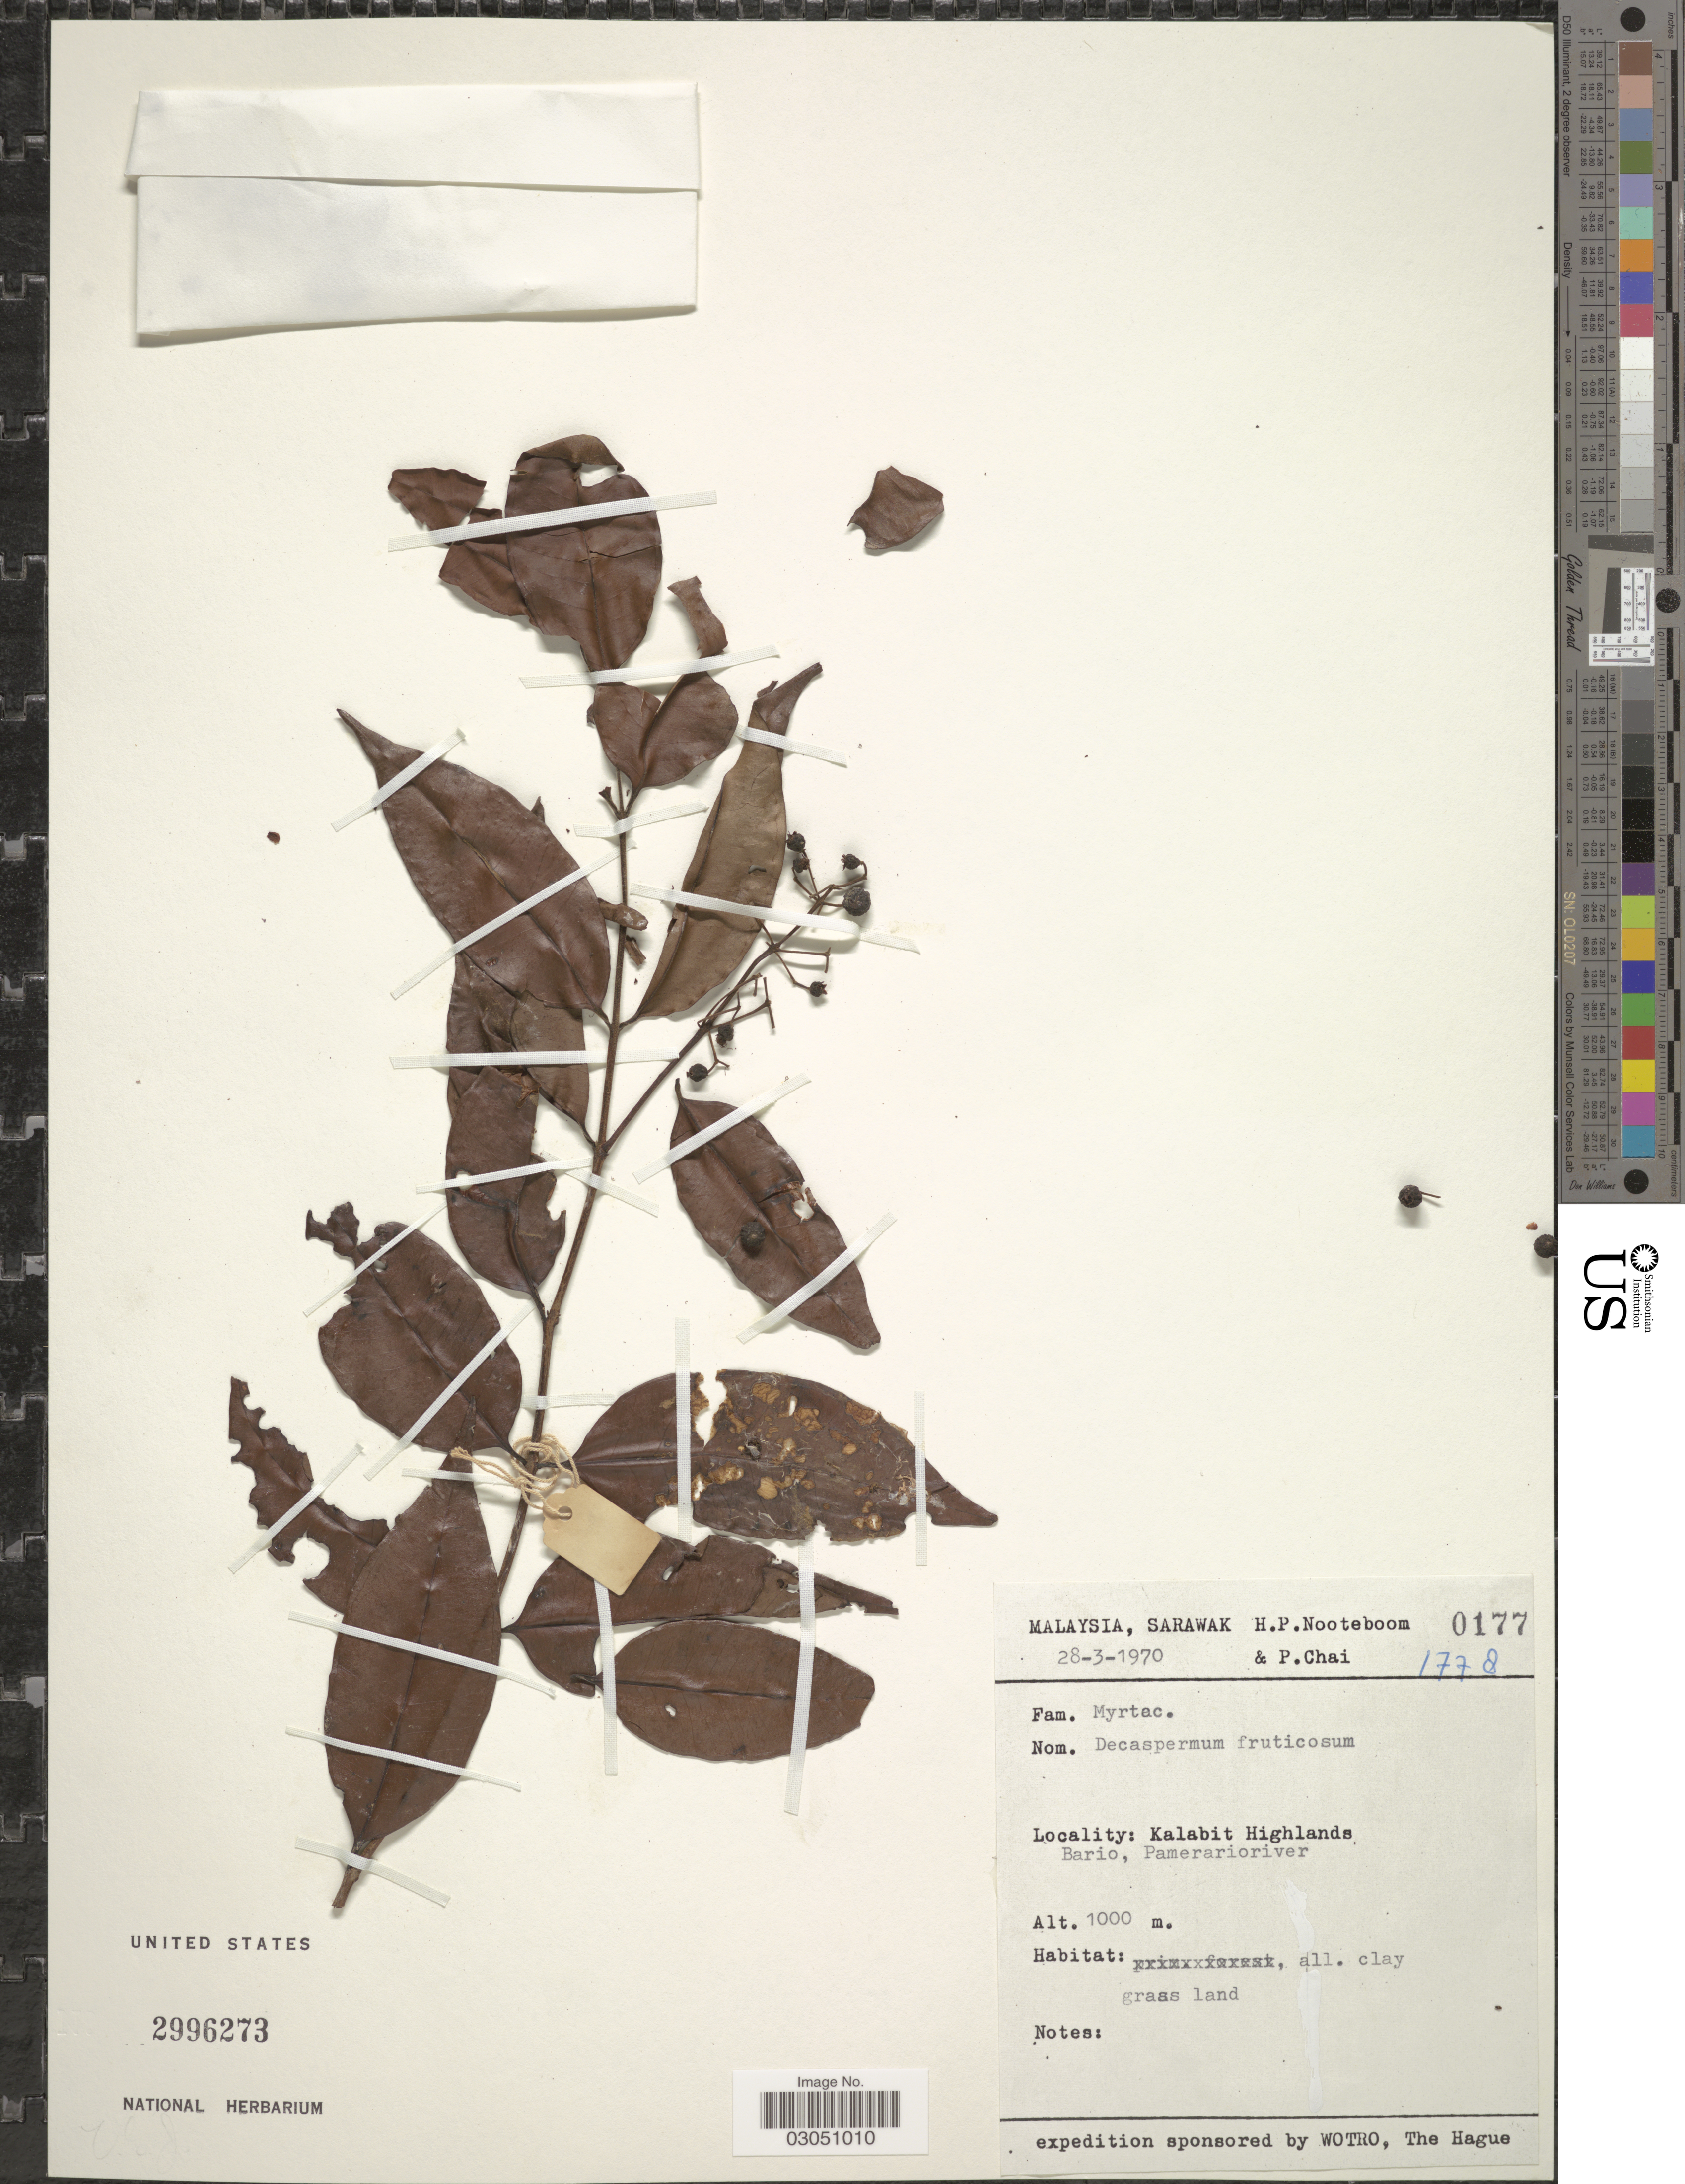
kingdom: Plantae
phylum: Tracheophyta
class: Magnoliopsida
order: Myrtales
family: Myrtaceae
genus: Decaspermum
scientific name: Decaspermum fruticosum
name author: J.R. Forst. & G. Forst.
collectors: H. P. Nooteboom & P. Chai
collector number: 0177/1778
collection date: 1970-03-28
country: Malaysia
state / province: Sarawak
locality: Kalabit Highlands, Bario, Pamerarioriver.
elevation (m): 1000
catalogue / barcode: US 2996273